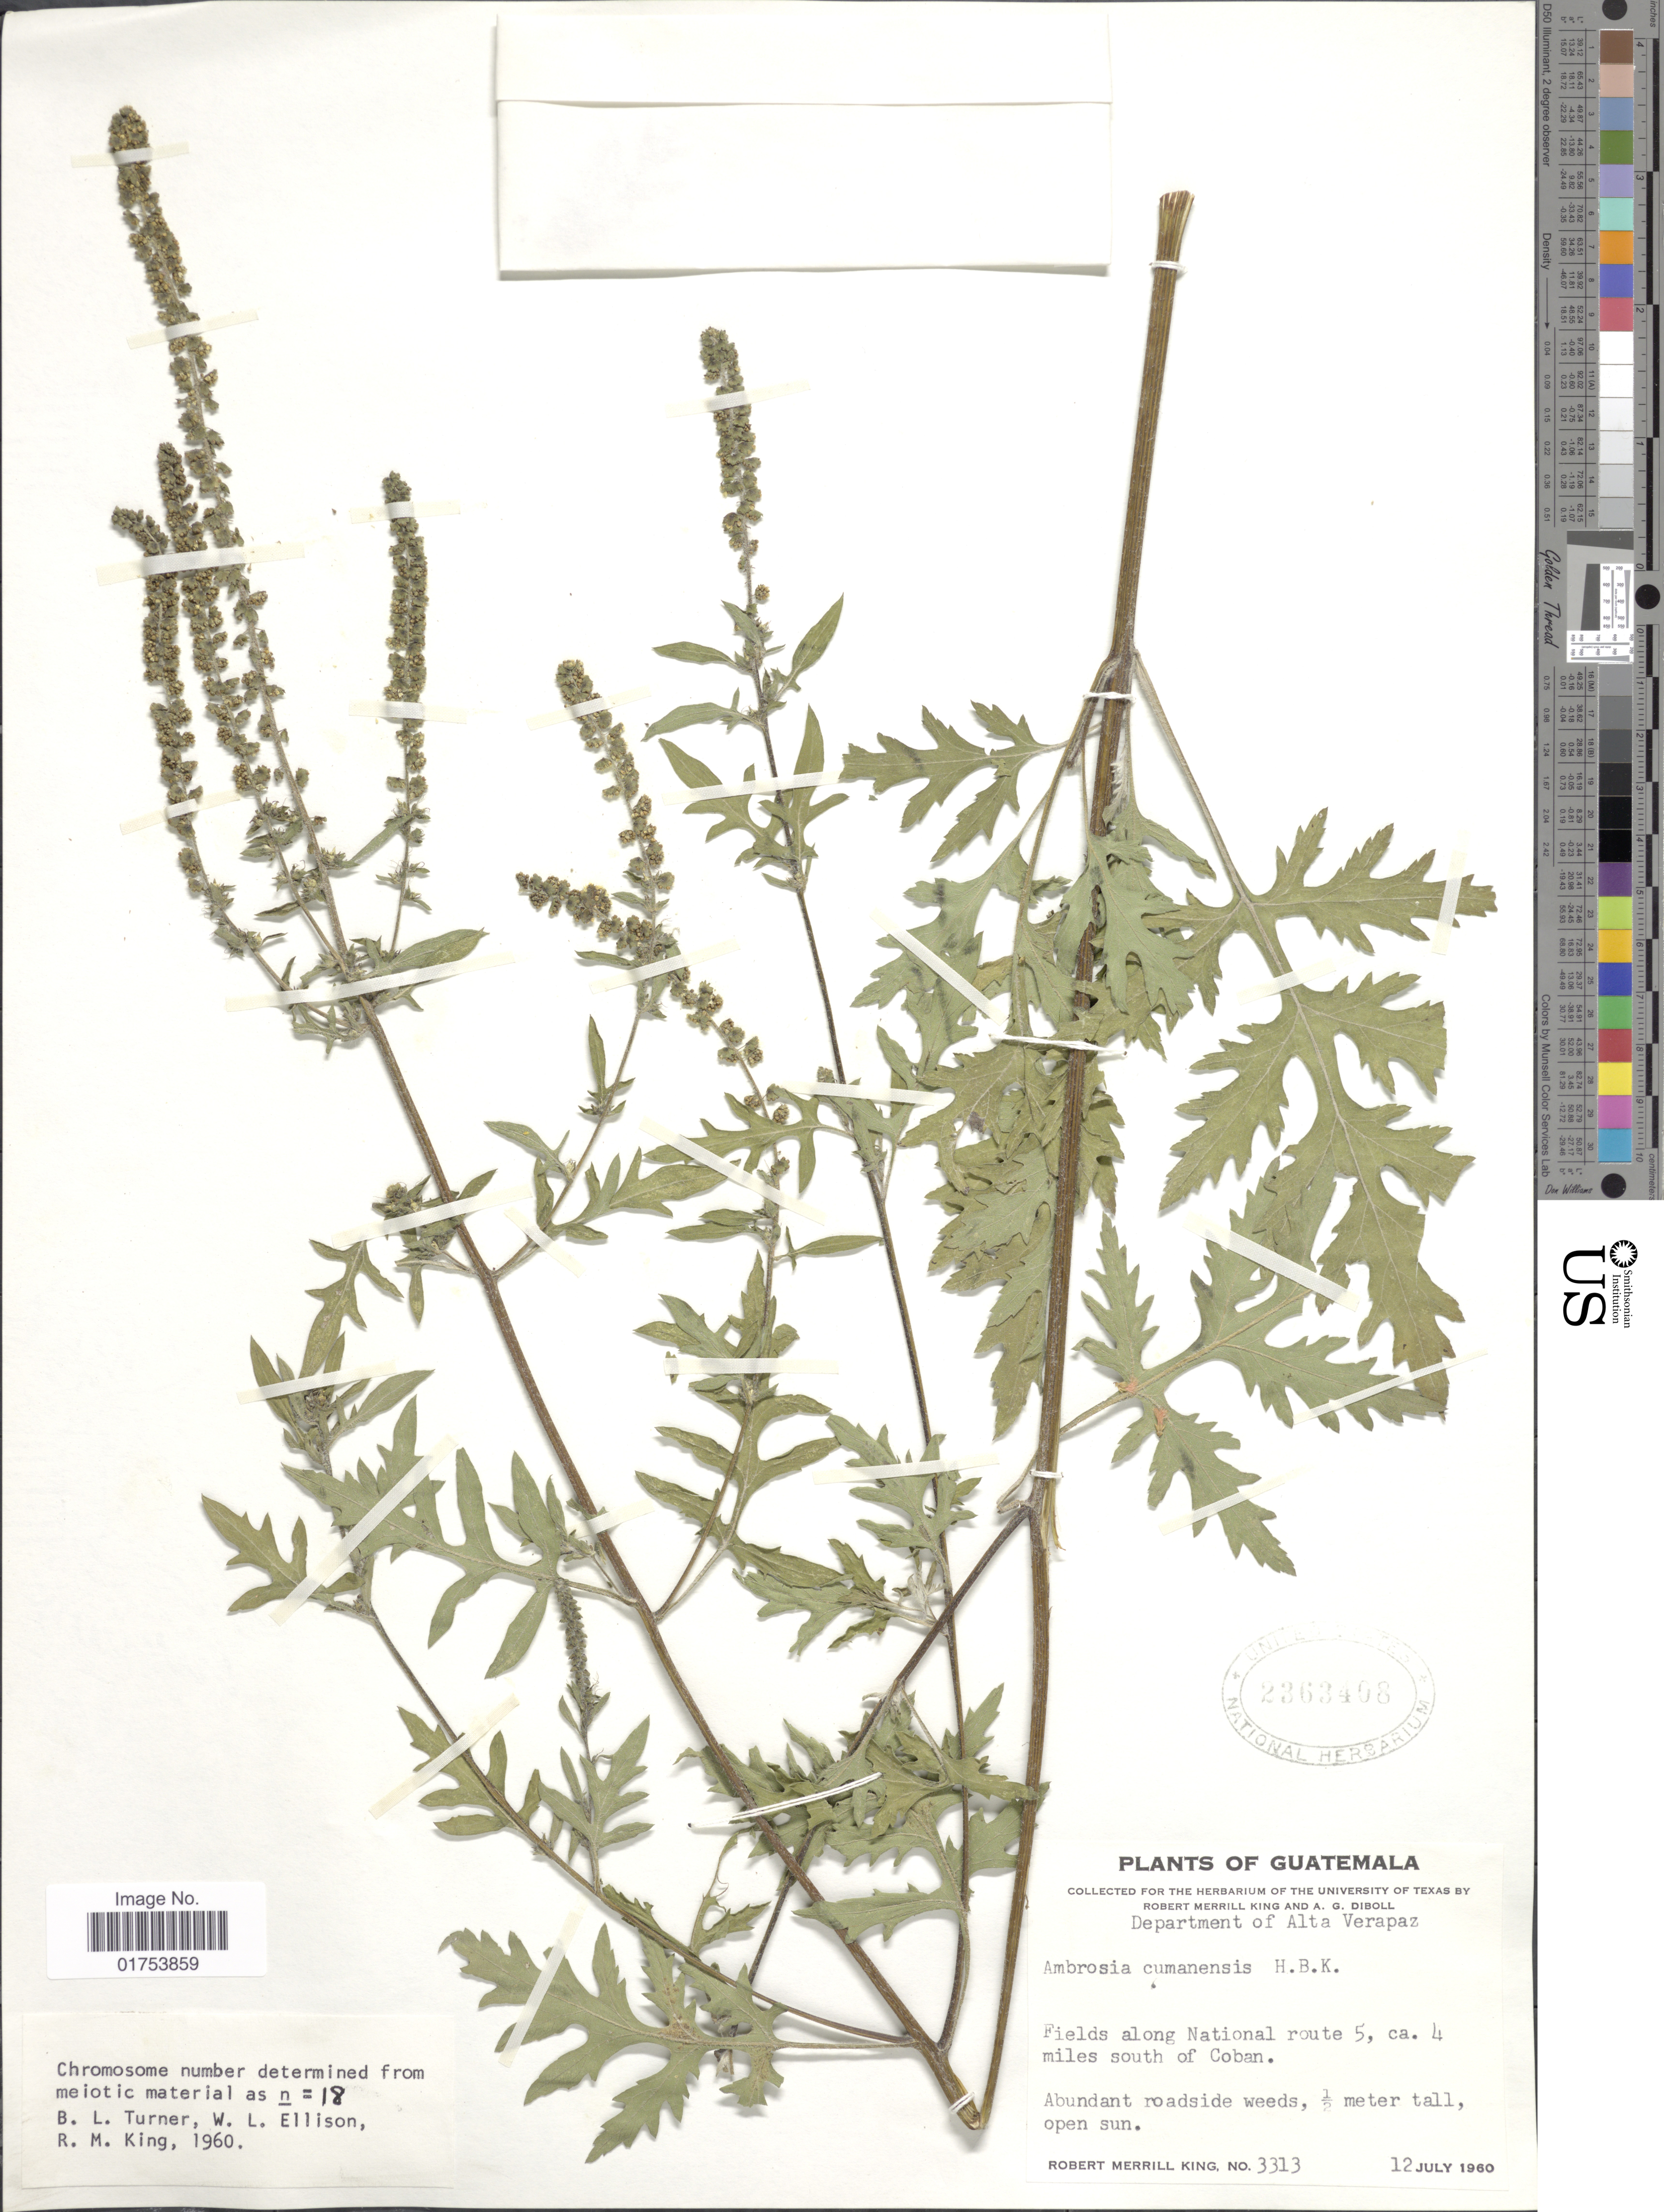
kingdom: Plantae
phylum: Tracheophyta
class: Magnoliopsida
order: Asterales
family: Asteraceae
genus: Ambrosia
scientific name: Ambrosia cumanensis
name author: Kunth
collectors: R. M. King & A. Diboll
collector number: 3313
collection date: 1960-07-12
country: Guatemala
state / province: Alta Verapaz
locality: Fields along National route 5, ca. 4 miles south of Coban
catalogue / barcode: US 2363408